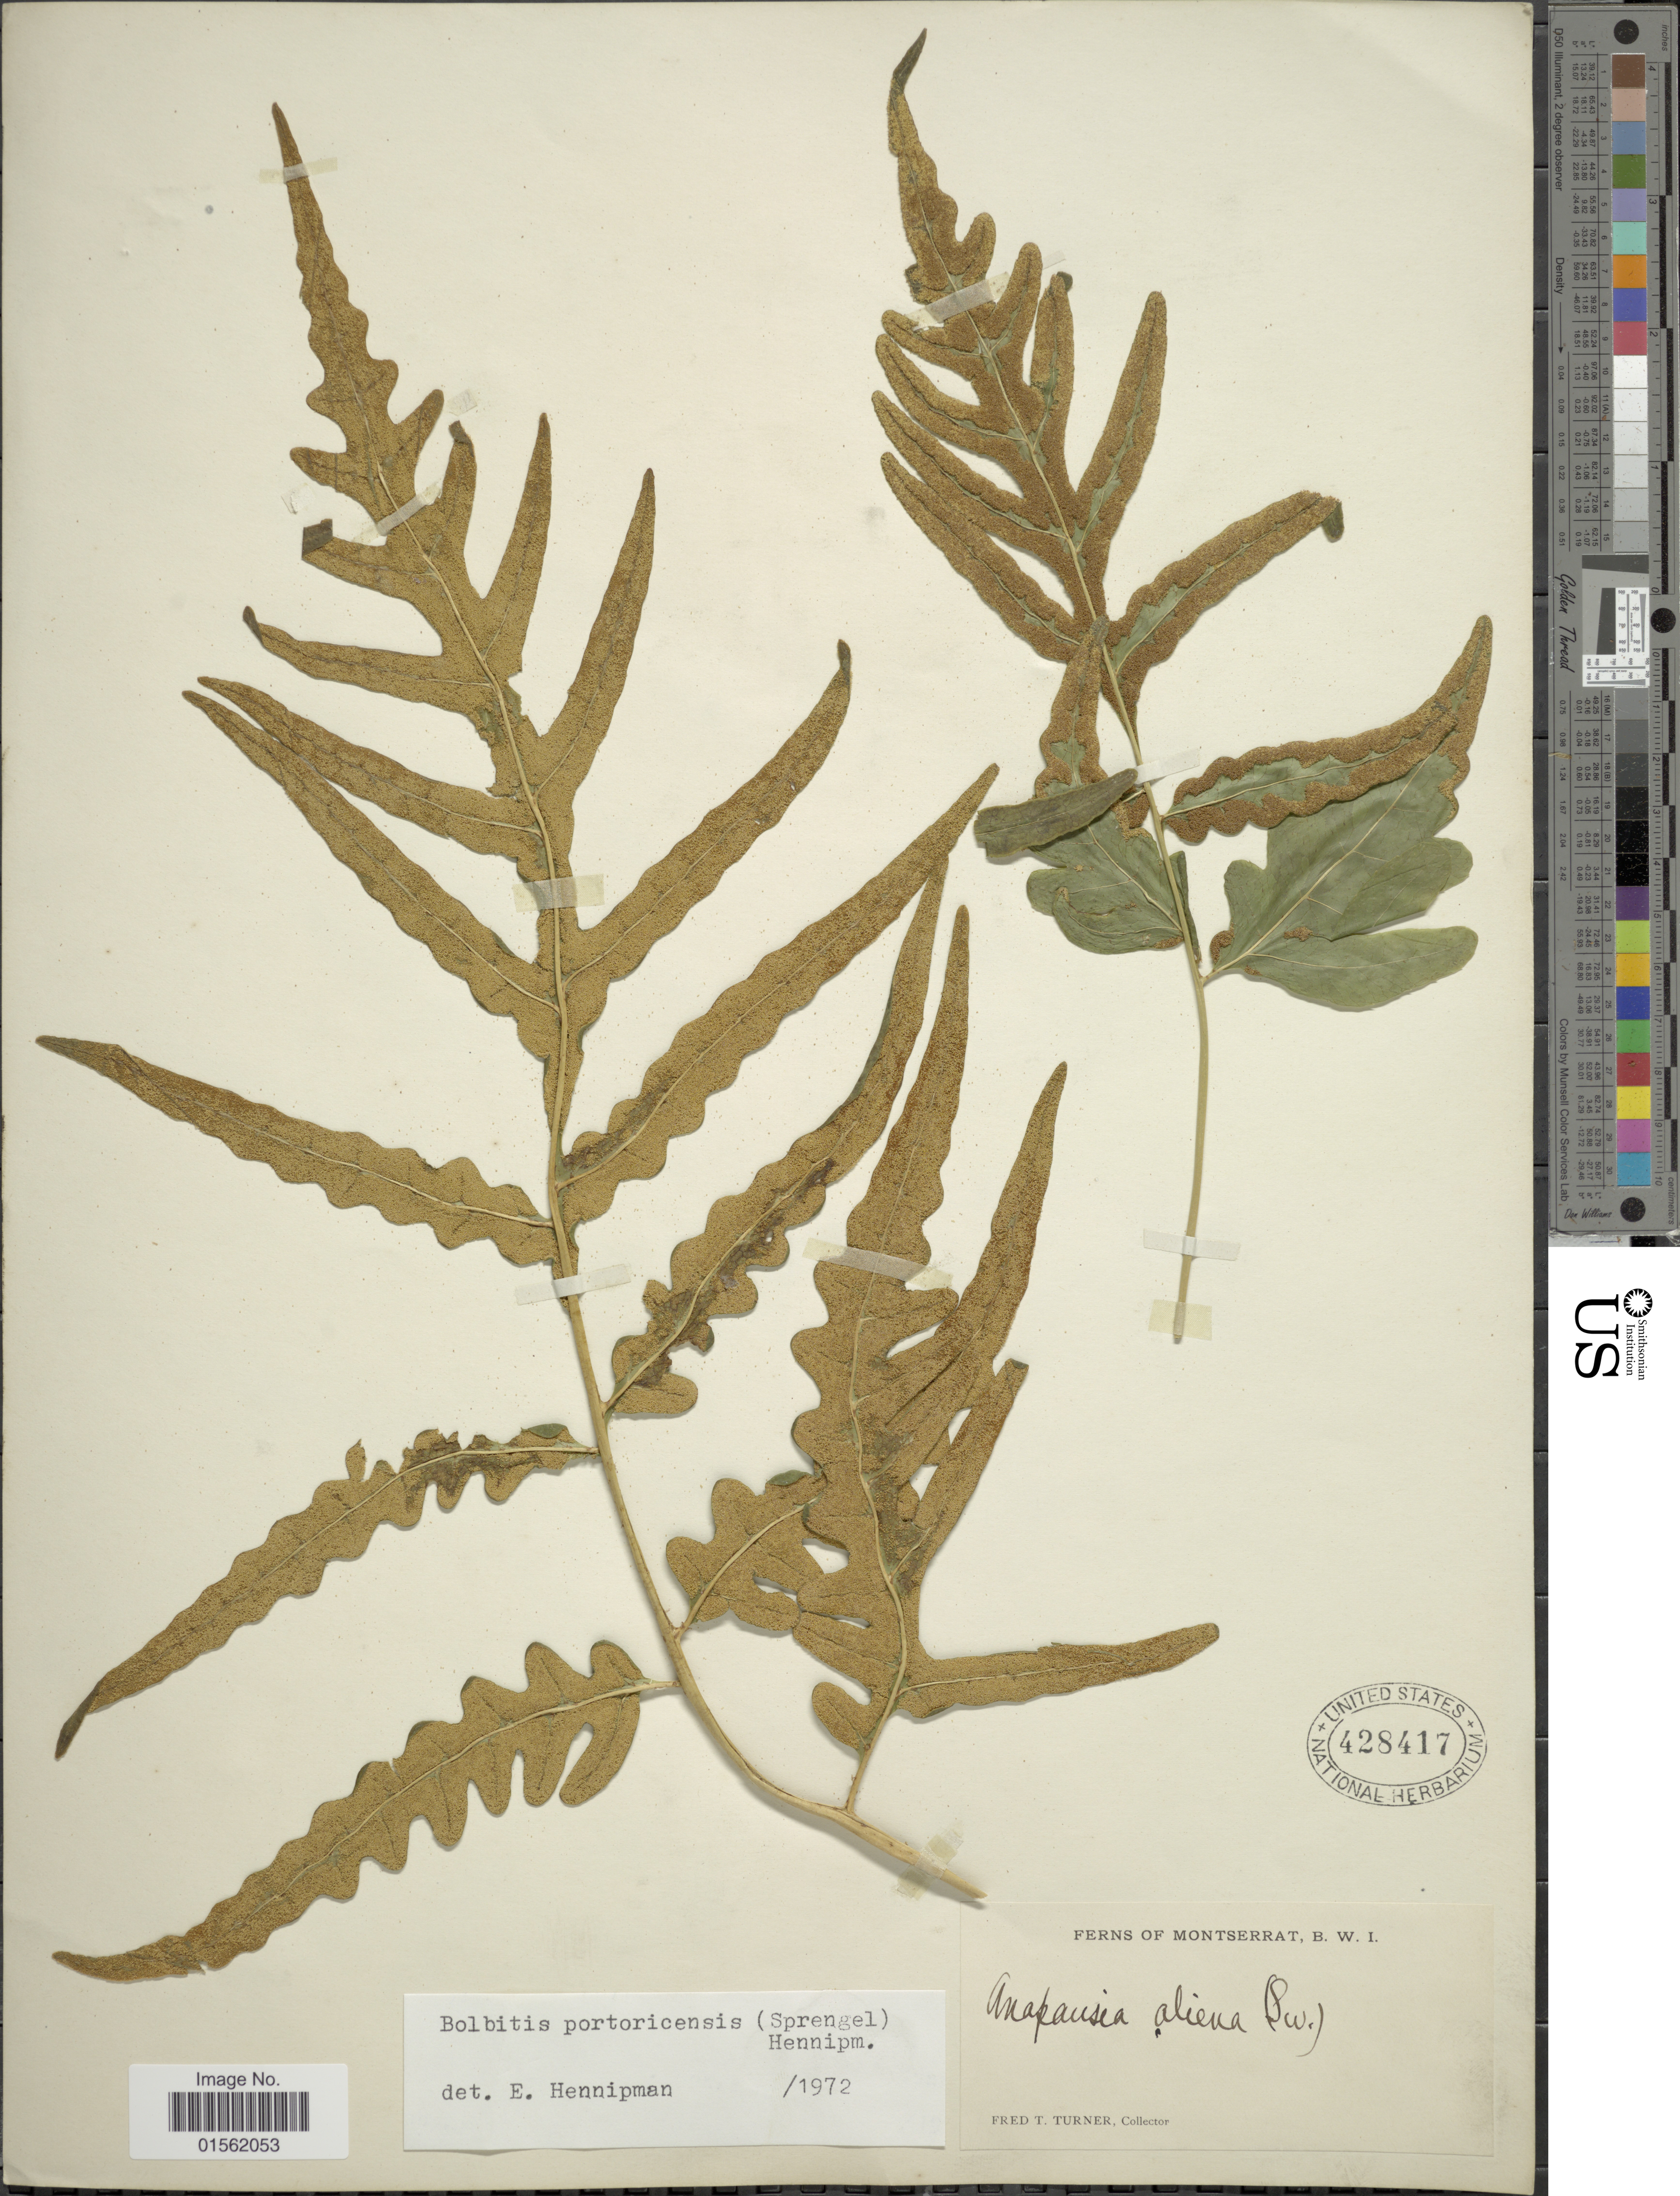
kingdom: Plantae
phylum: Tracheophyta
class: Polypodiopsida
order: Polypodiales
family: Dryopteridaceae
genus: Bolbitis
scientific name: Bolbitis portoricensis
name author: (Spreng.) Hennipman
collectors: F. T. Turner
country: Montserrat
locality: B.W. I.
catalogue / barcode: US 428417